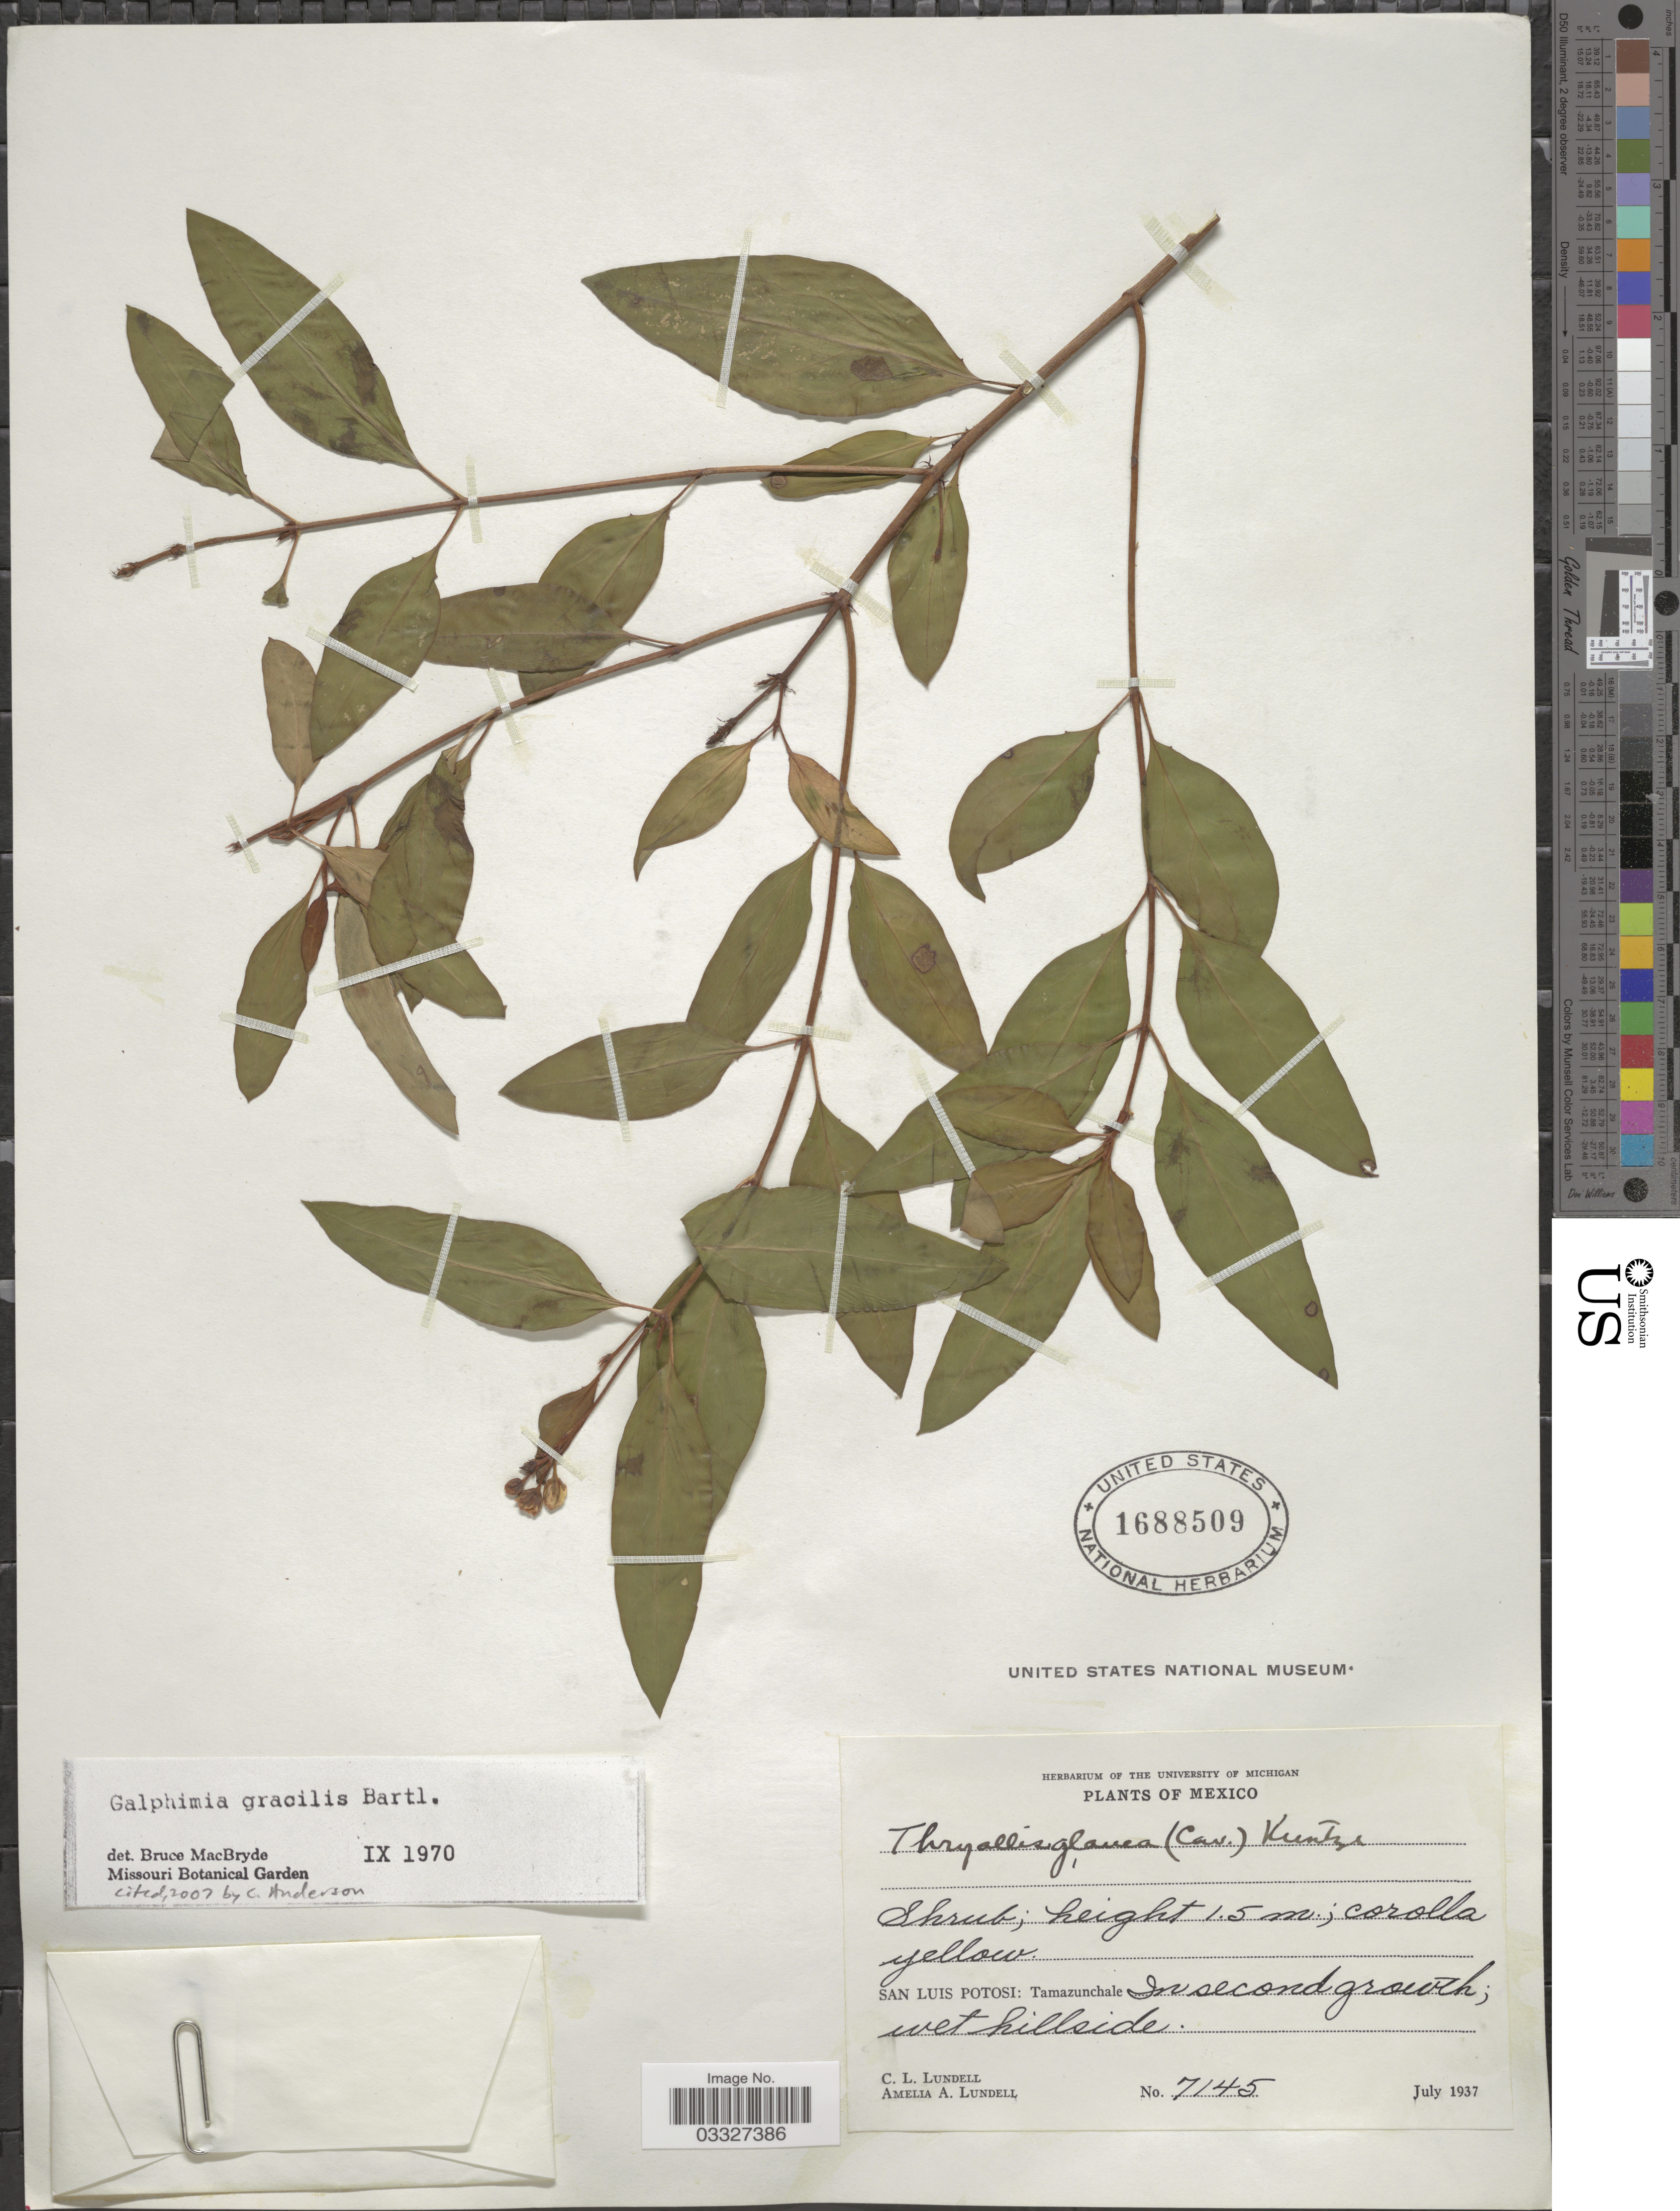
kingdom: Plantae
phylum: Tracheophyta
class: Magnoliopsida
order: Malpighiales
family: Malpighiaceae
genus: Galphimia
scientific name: Galphimia gracilis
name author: Bartl.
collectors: C. L. Lundell & A. A. Lundell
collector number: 7145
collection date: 1937-07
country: Mexico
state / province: San Luis Potosí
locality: Tamazunchale.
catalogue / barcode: US 1688509